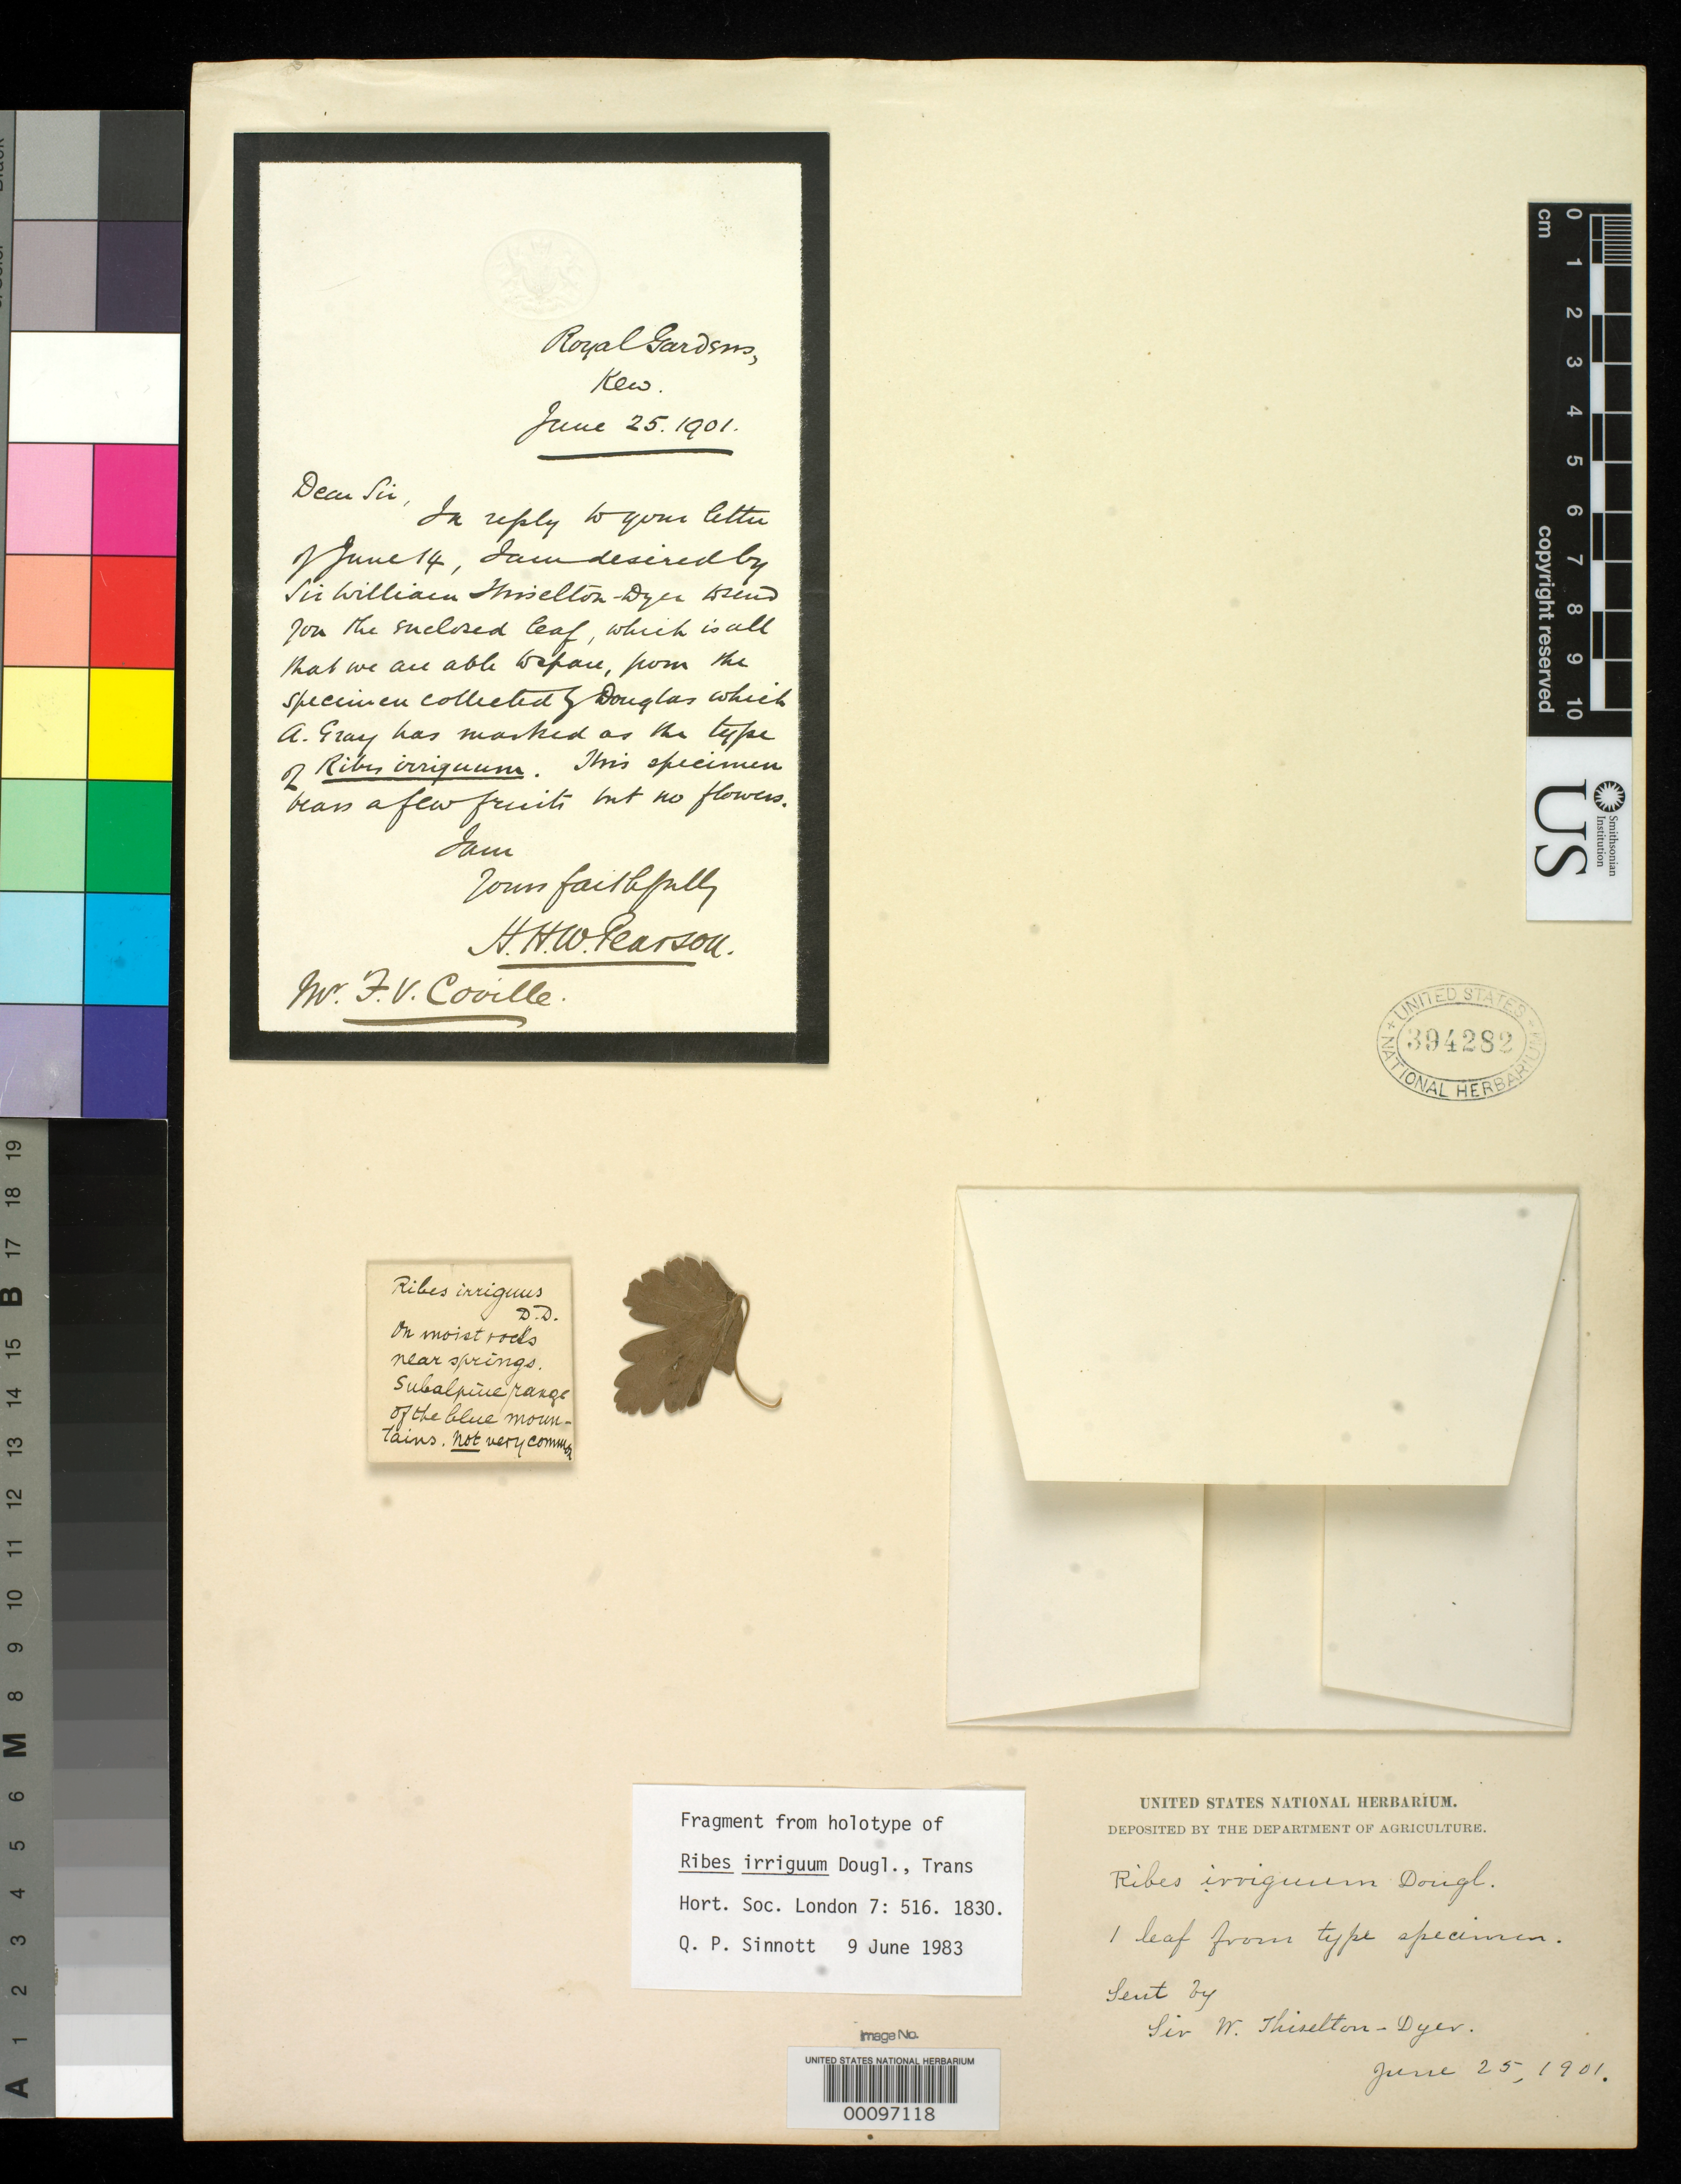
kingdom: Plantae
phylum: Tracheophyta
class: Magnoliopsida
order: Saxifragales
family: Grossulariaceae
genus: Ribes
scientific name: Ribes irriguum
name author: Douglas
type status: Type Material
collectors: D. Douglas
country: United States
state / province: Washington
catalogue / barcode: US 394282